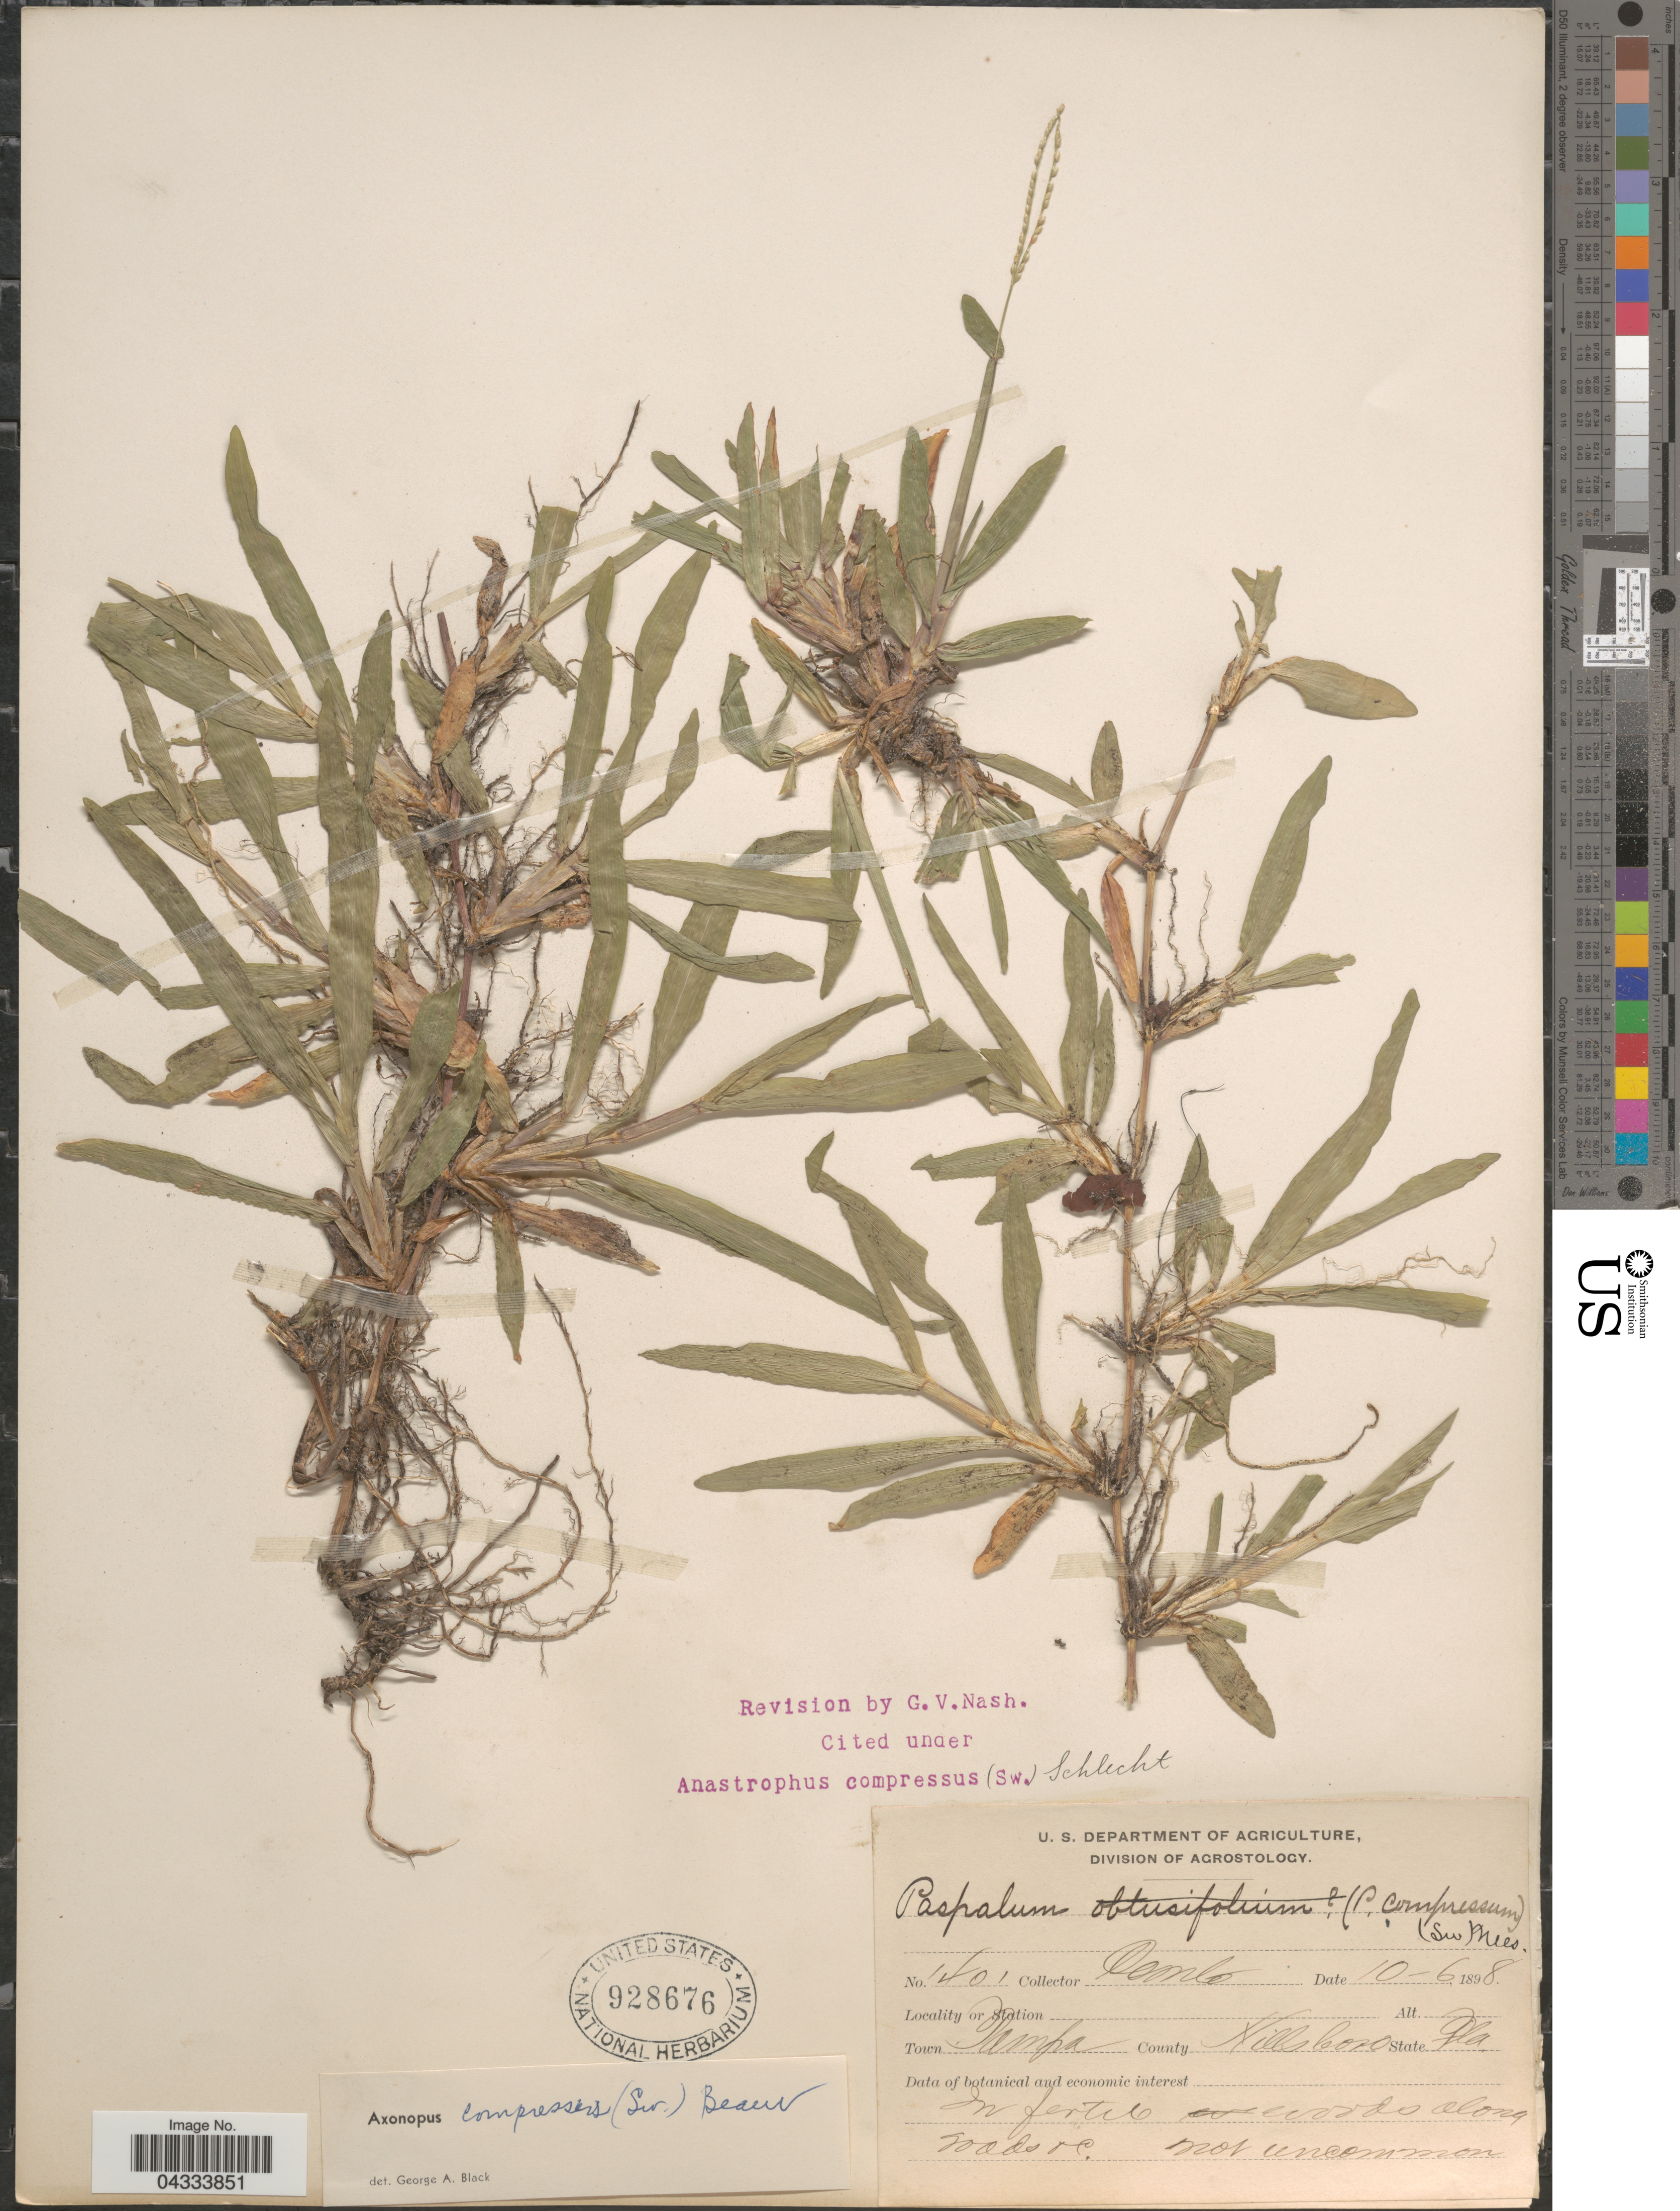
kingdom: Plantae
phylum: Tracheophyta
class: Liliopsida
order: Poales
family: Poaceae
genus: Axonopus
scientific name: Axonopus compressus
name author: (Sw.) P. Beauv.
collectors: -. Combs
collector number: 1401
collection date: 1898-10-06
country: United States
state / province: Florida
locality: Town Tampa. County Hillsboro.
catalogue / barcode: US 928676